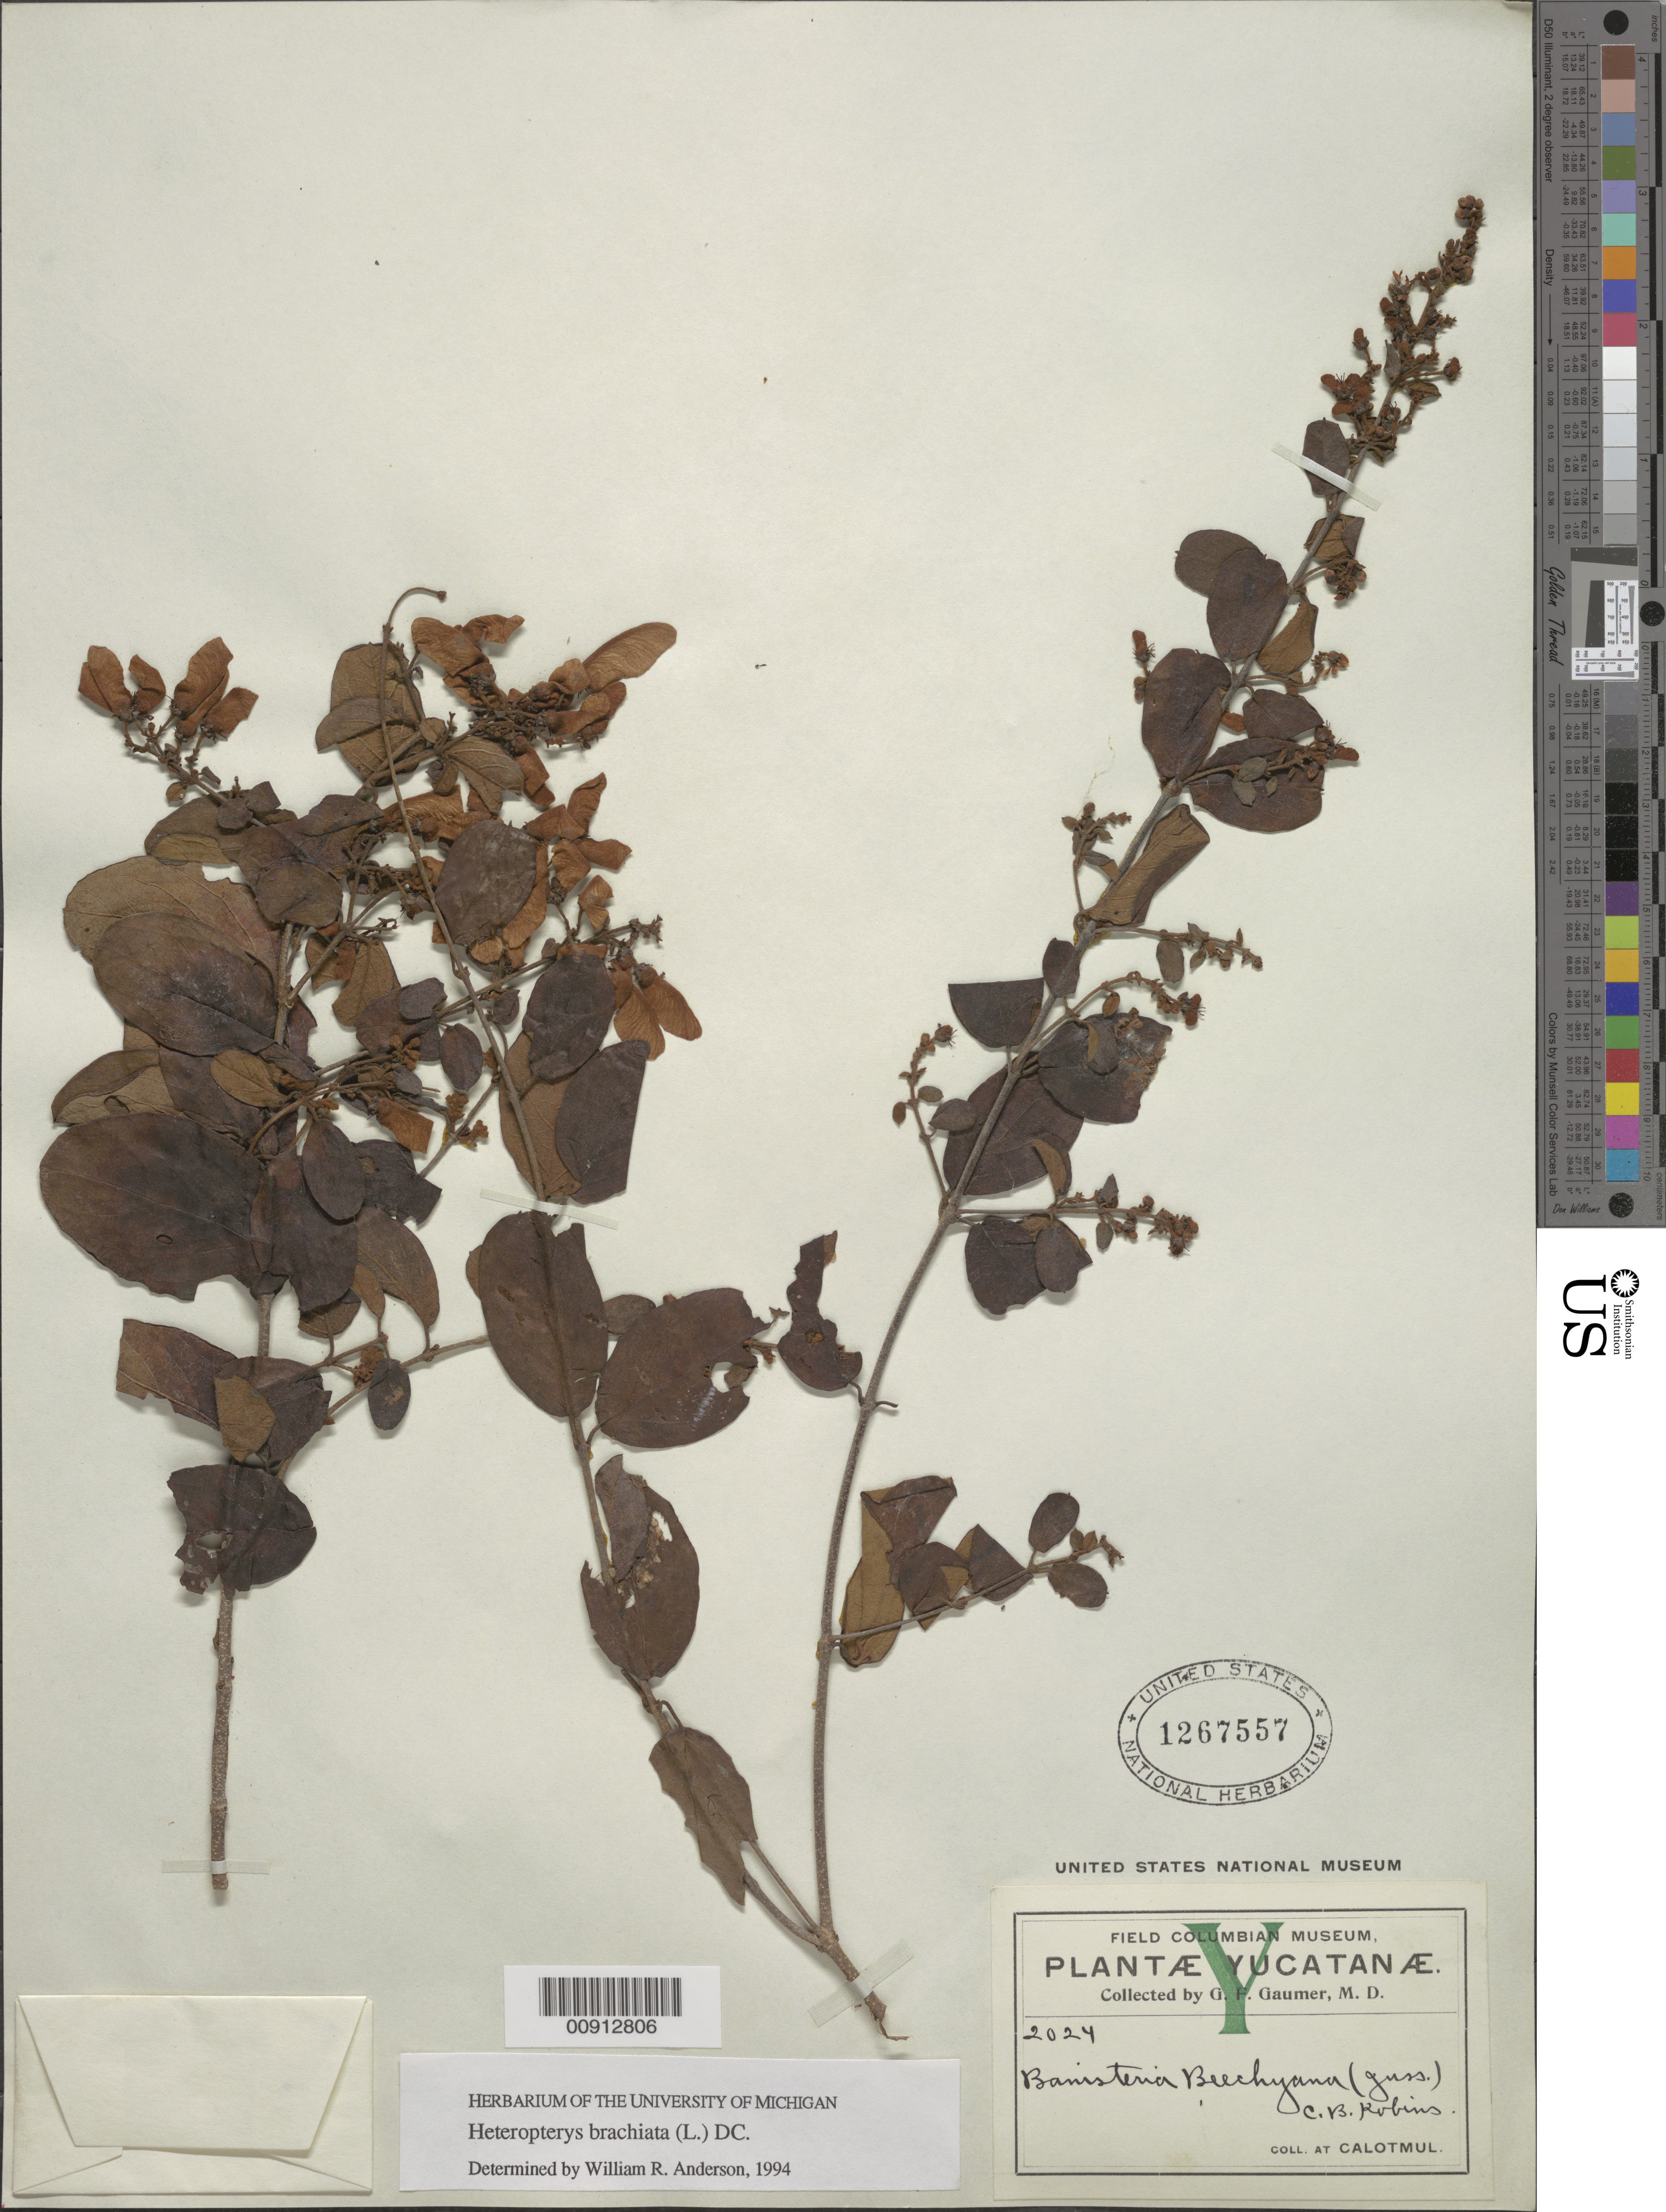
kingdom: Plantae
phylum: Tracheophyta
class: Magnoliopsida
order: Malpighiales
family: Malpighiaceae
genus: Heteropterys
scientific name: Heteropterys brachiata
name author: (L.) DC.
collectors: G. F. Gaumer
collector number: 2024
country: Mexico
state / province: Yucatán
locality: Calotmul, Yucatán.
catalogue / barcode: US 1267557